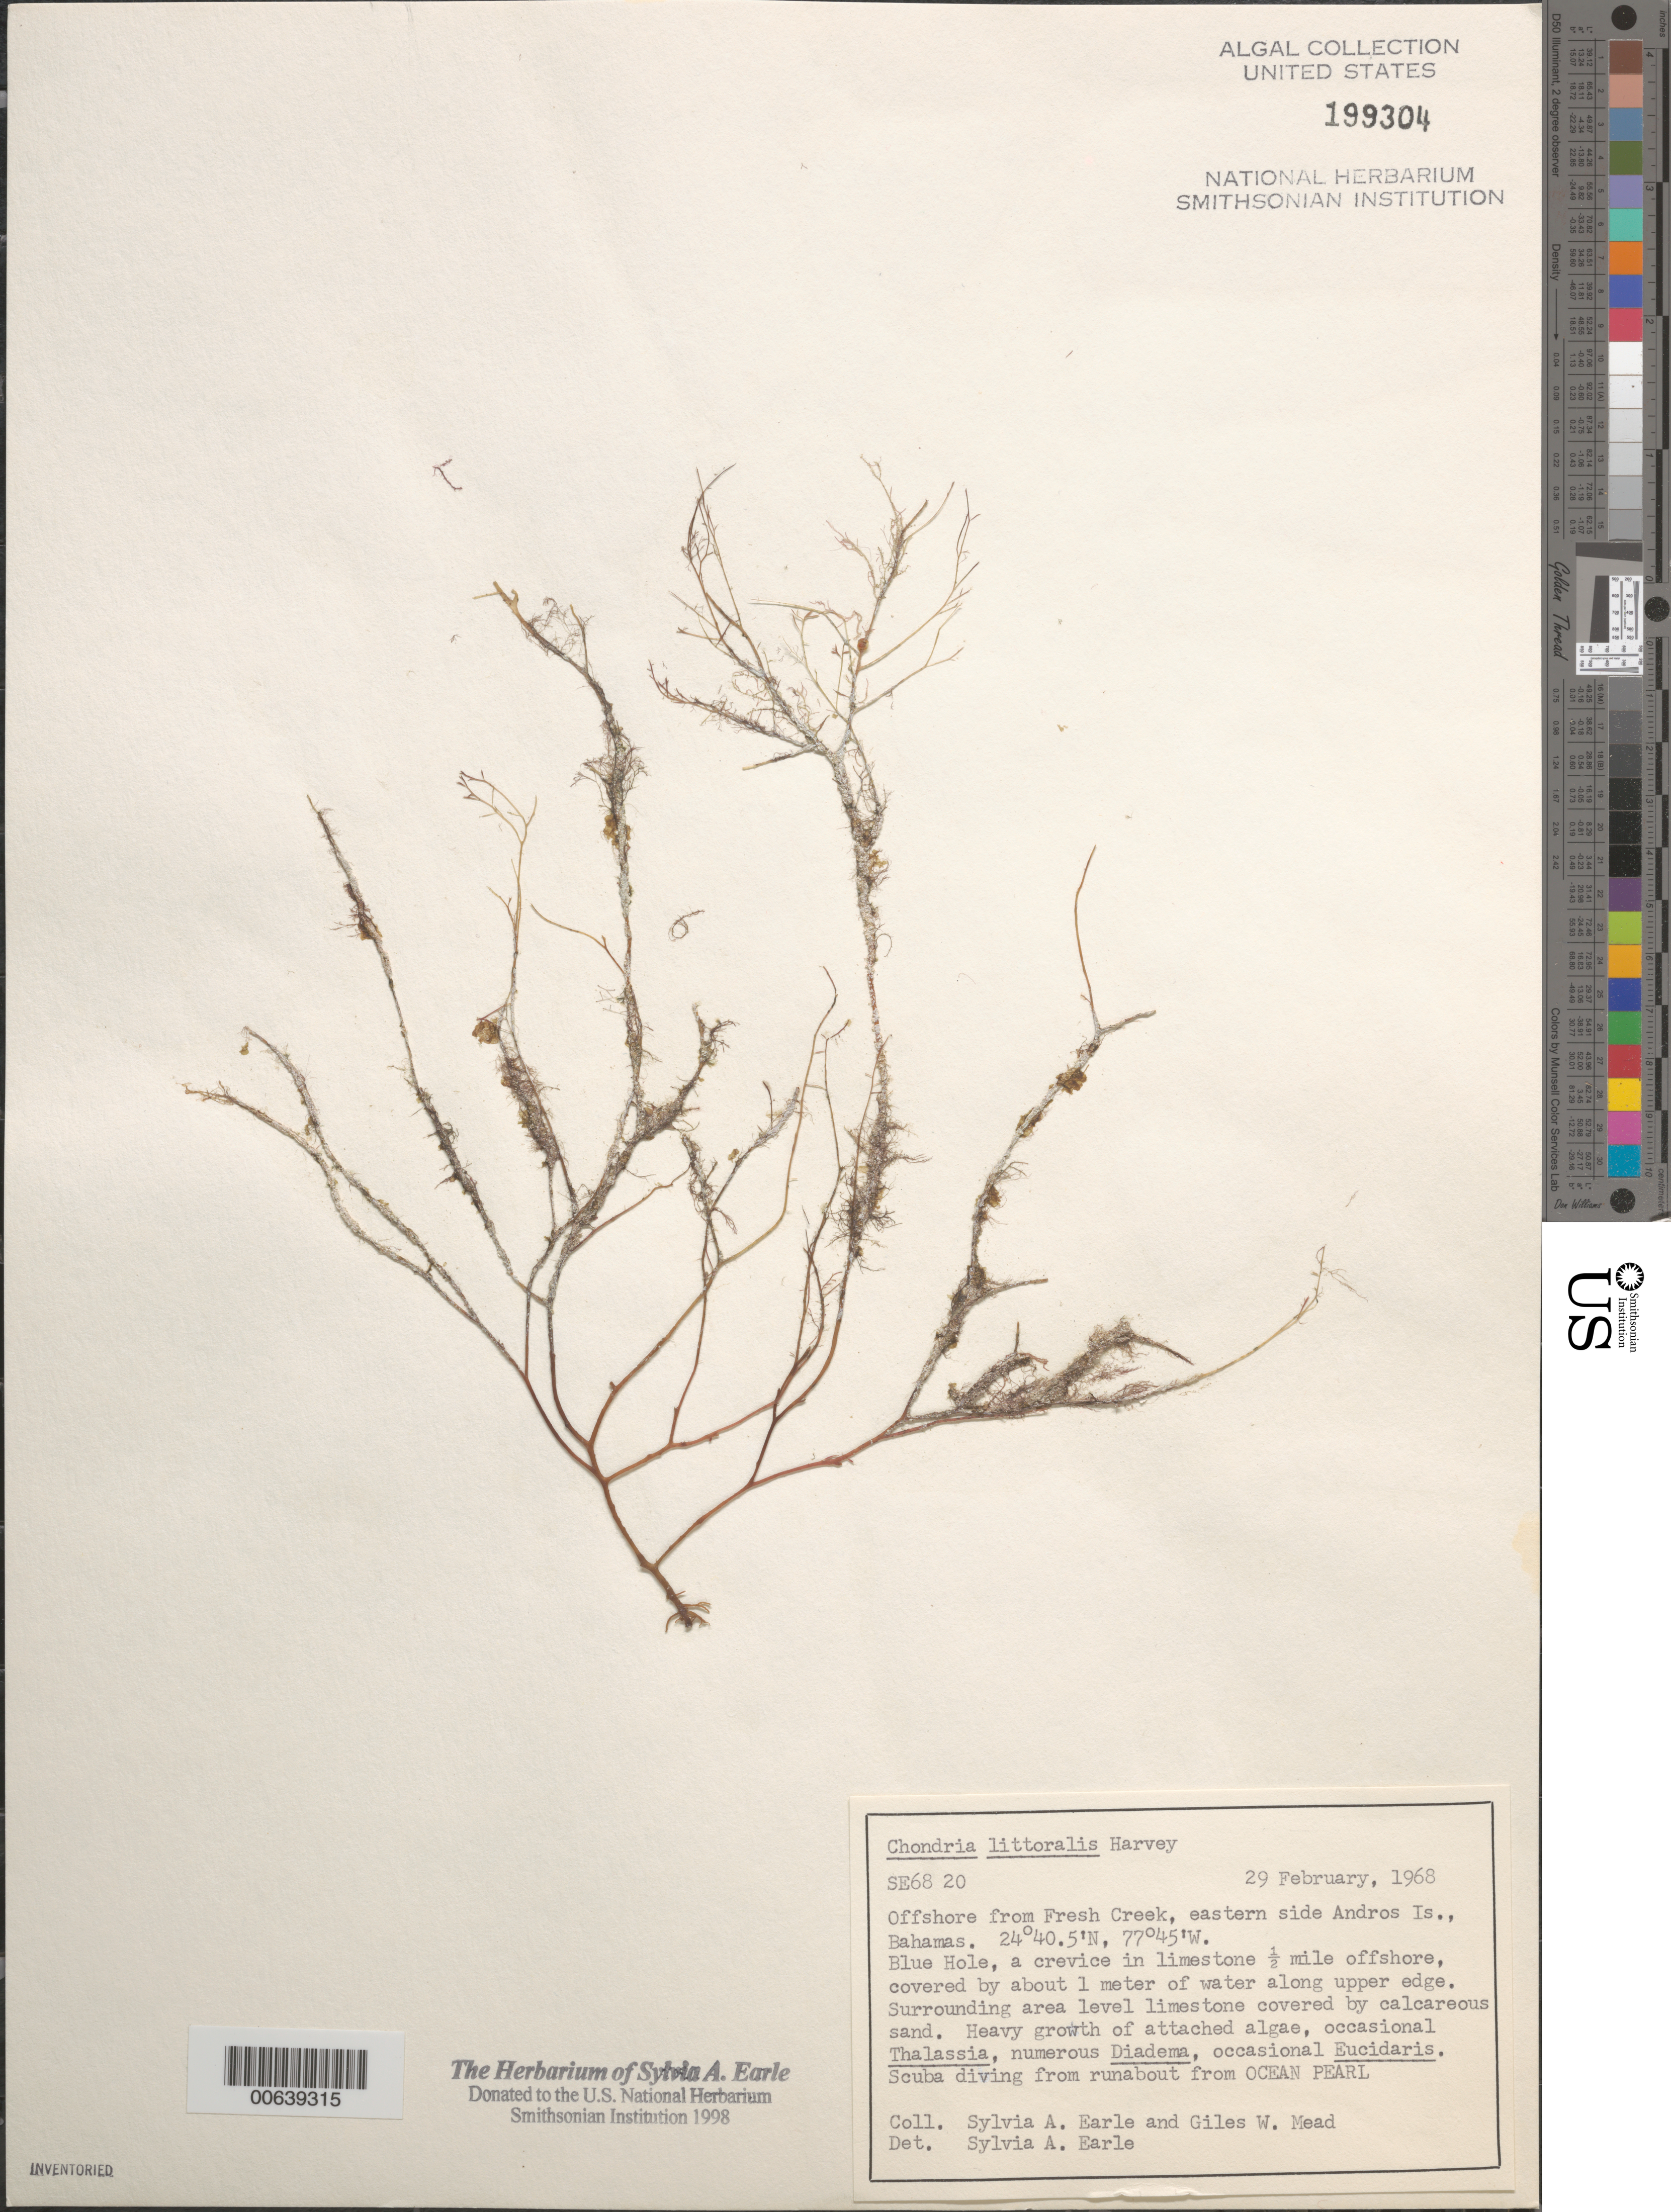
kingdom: Plantae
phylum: Rhodophyta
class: Florideophyceae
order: Ceramiales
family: Rhodomelaceae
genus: Chondria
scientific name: Chondria littoralis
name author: Harv.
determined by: Earle, S. A.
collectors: S. A. Earle & G. W. Mead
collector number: SE 6820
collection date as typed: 29 Feb 1968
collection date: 1968-02-29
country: Bahamas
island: Andros Island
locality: Blue Hole, off Fresh Creek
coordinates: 24 40.5' N, 77 45' W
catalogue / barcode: US 199304